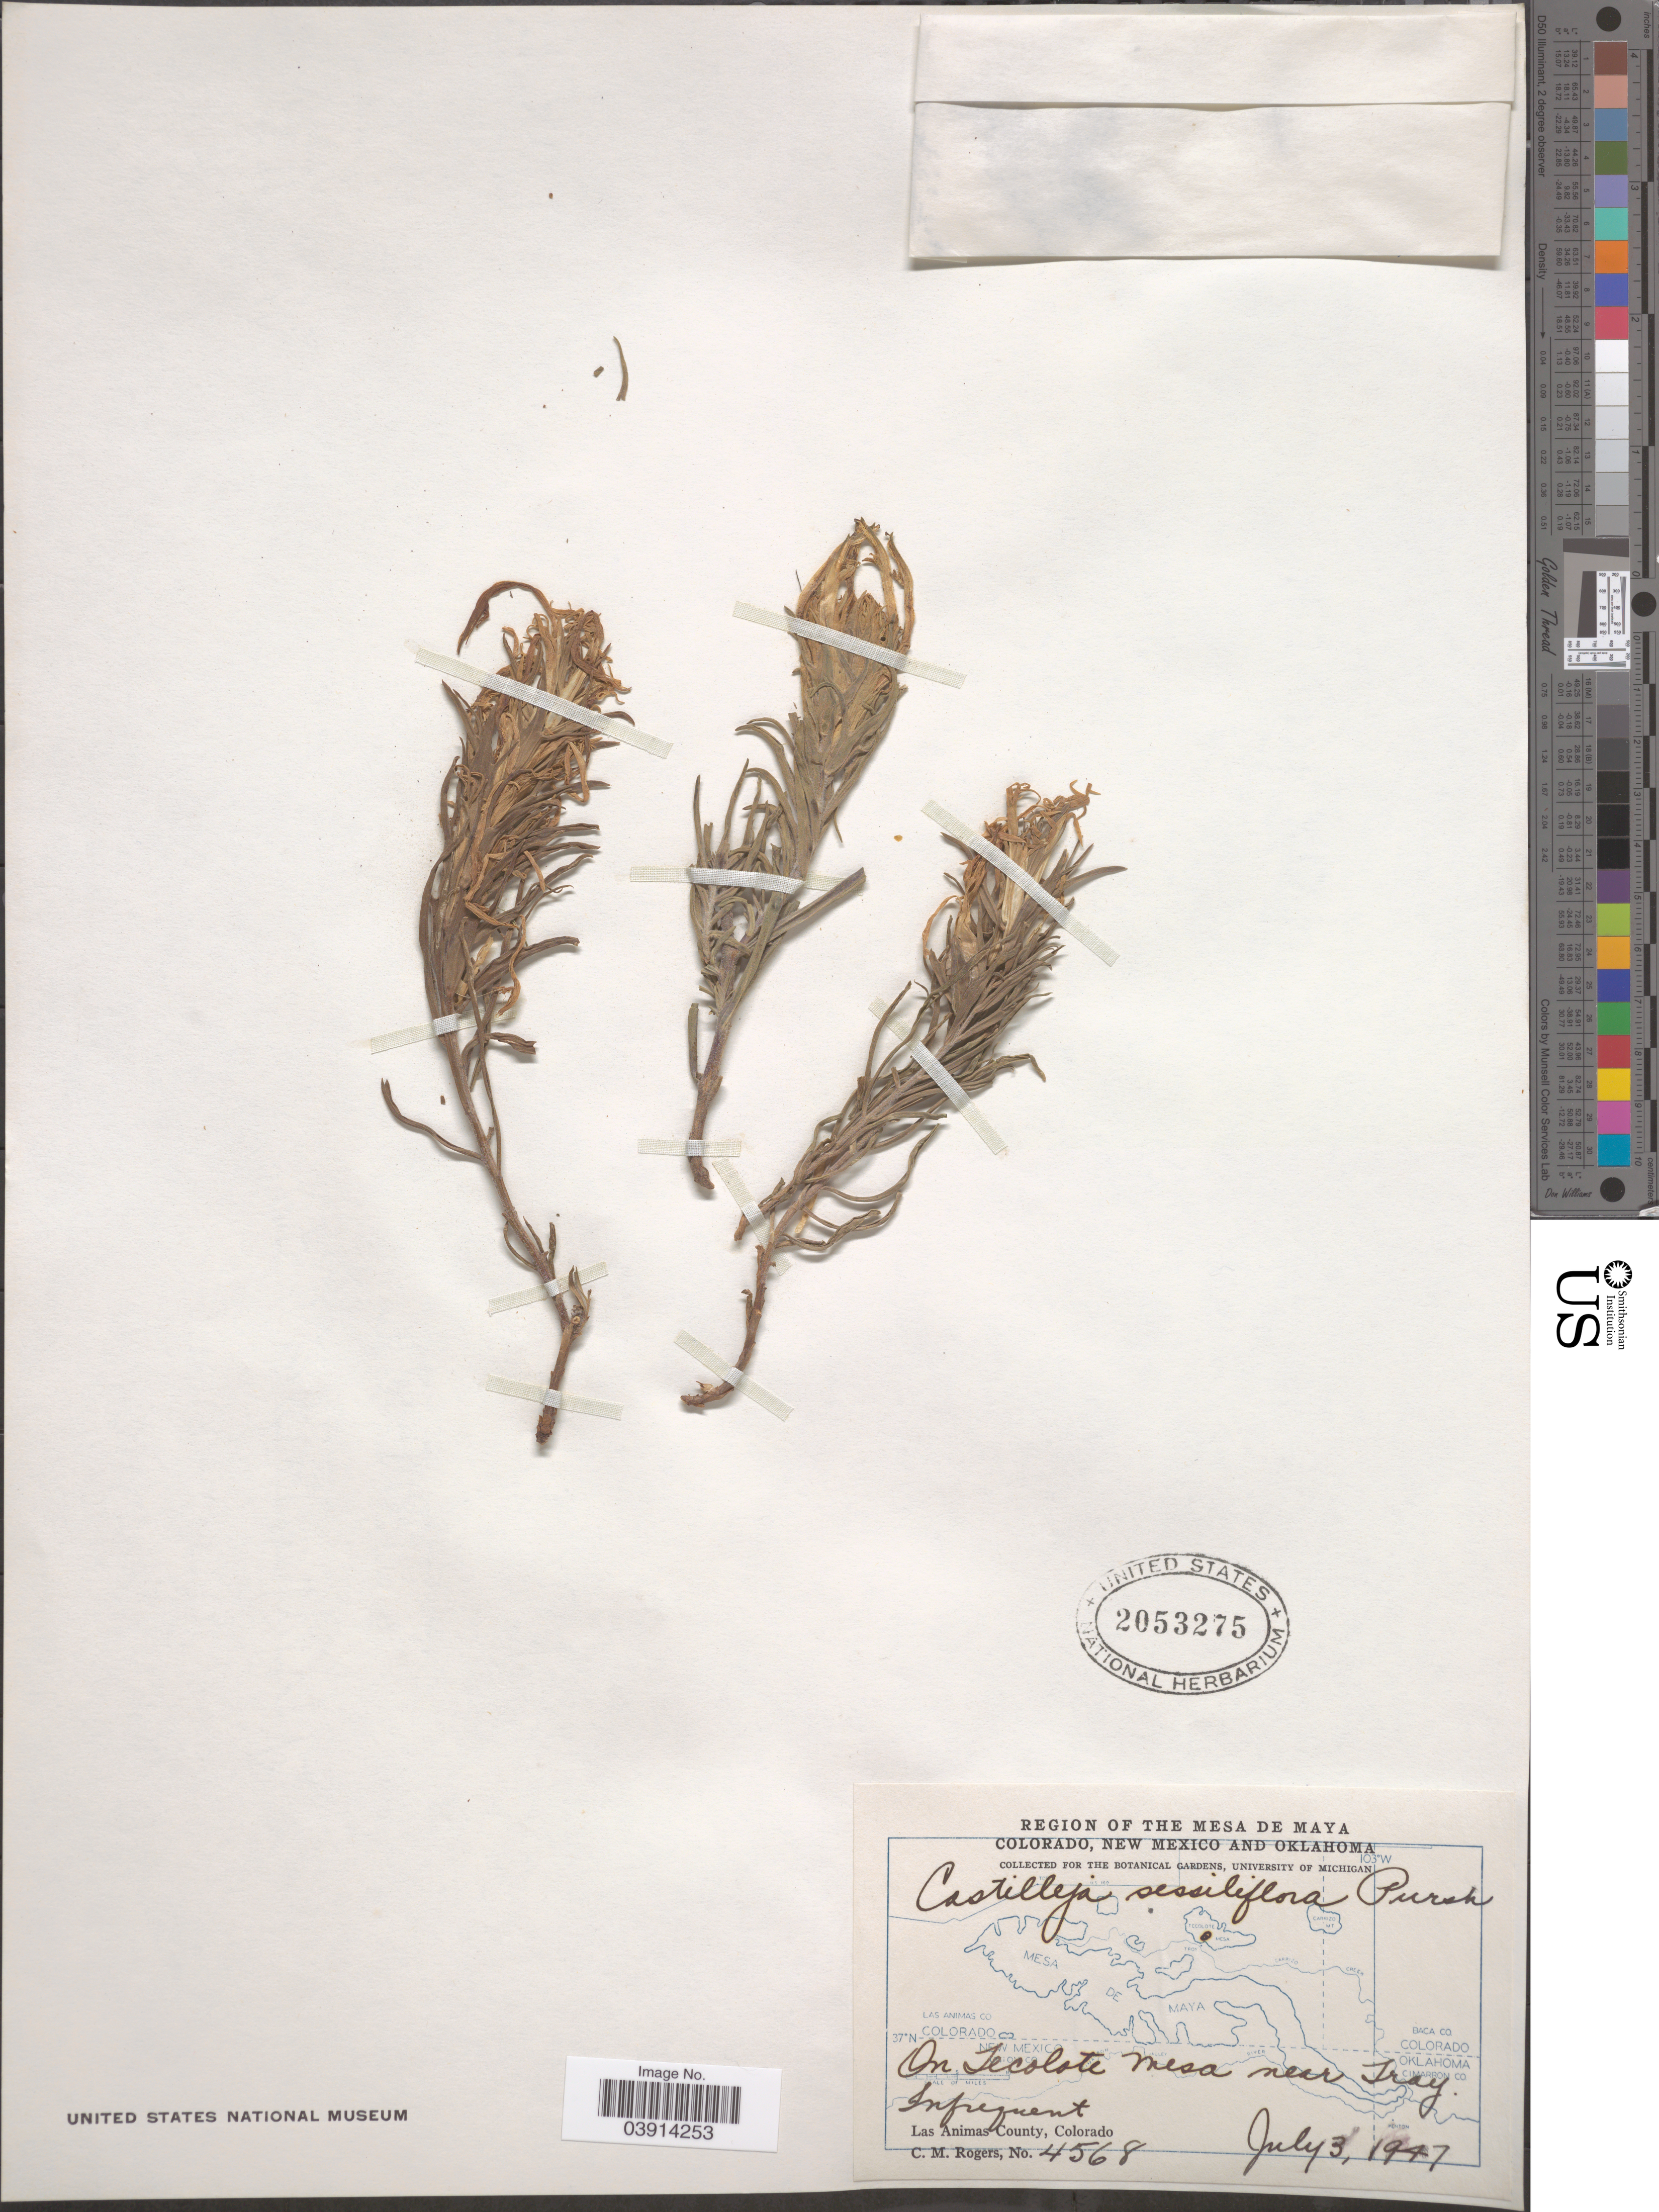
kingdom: Plantae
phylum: Tracheophyta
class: Magnoliopsida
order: Lamiales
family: Orobanchaceae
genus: Castilleja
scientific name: Castilleja sessiliflora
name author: Pursh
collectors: C. M. Rogers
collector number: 4568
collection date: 1947-07-03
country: United States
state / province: Colorado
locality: Region of the Mesa de Maya. On Tecolate Mesa near Tray. Las Animas County.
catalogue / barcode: US 2053275